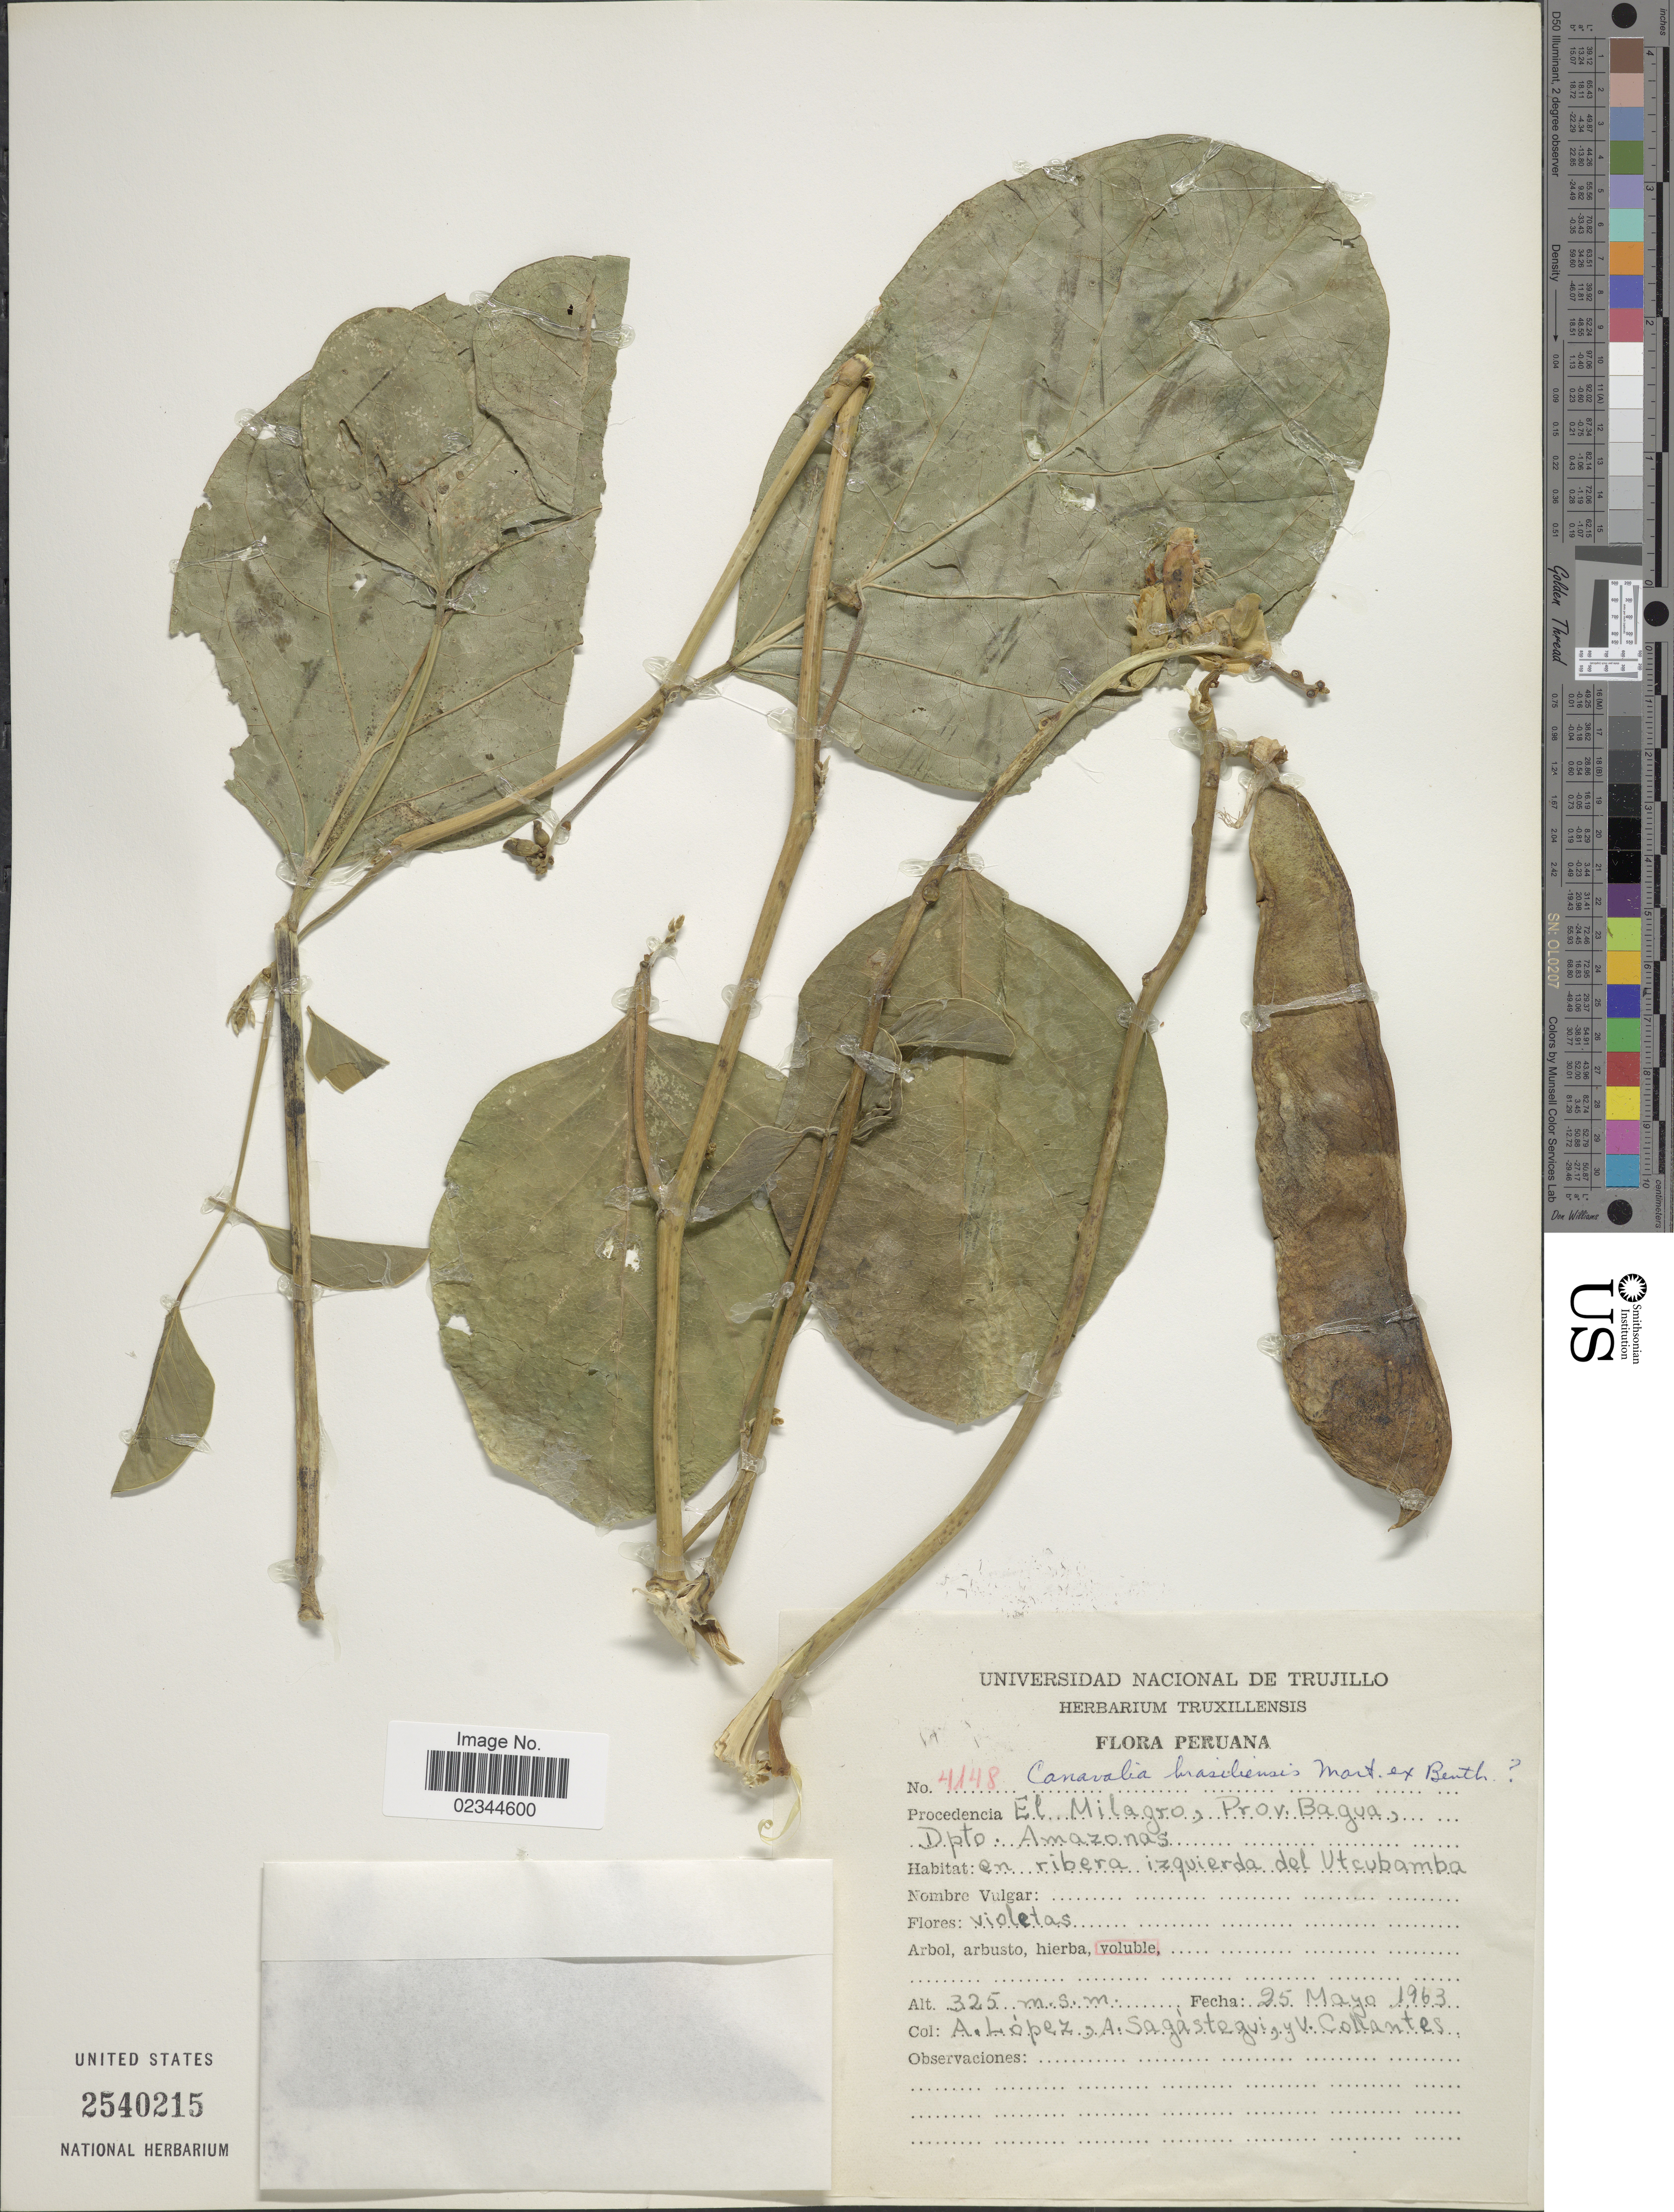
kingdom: Plantae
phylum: Tracheophyta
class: Magnoliopsida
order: Fabales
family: Fabaceae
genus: Canavalia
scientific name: Canavalia brasiliensis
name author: Mart. ex Benth.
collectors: A. López, A. Sagástequi & V. Collantes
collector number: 4148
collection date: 1963-05-25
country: Peru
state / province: Amazonas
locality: El Milagro, Prov. Bagua, izquierda del Utcubamba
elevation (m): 325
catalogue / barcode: US 2540215